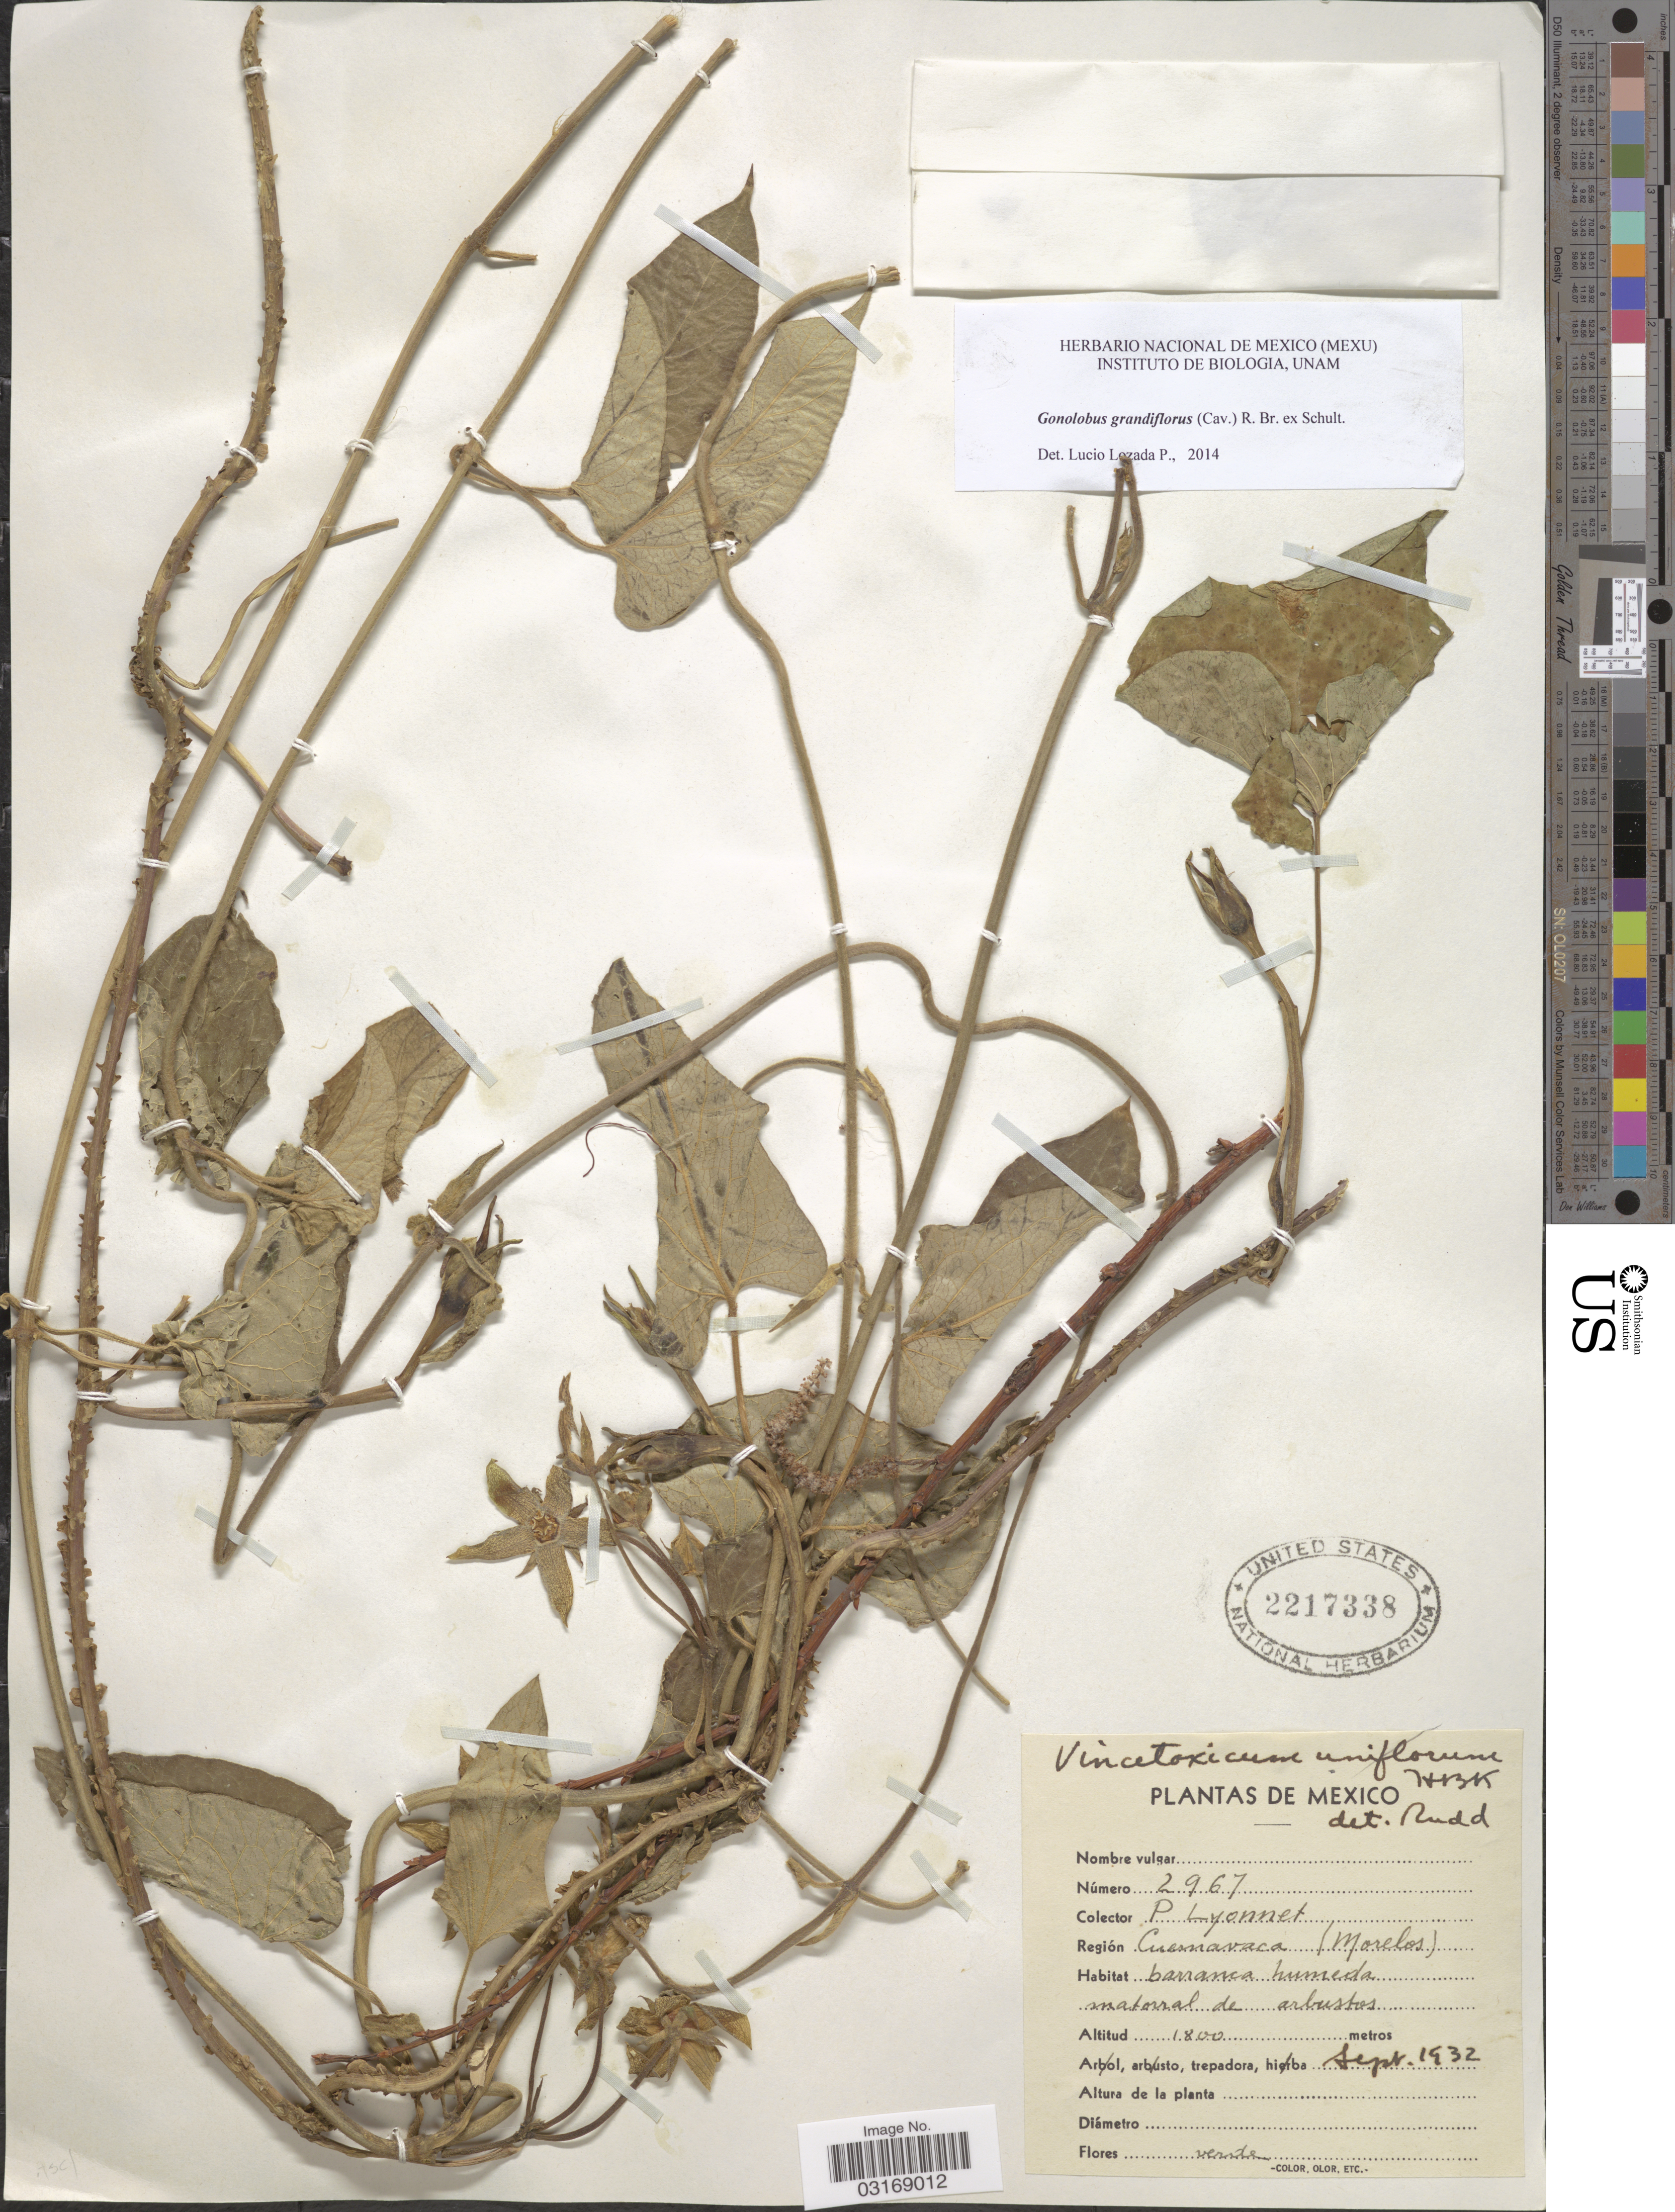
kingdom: Plantae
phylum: Tracheophyta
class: Magnoliopsida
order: Gentianales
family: Apocynaceae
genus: Gonolobus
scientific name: Gonolobus grandiflorus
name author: (Cav.) R. Br. ex Schult.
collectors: P. Lyonnet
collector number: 2967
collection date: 1932-09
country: Mexico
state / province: Morelos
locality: Región Cuernavaca.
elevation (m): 1800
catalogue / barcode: US 2217338